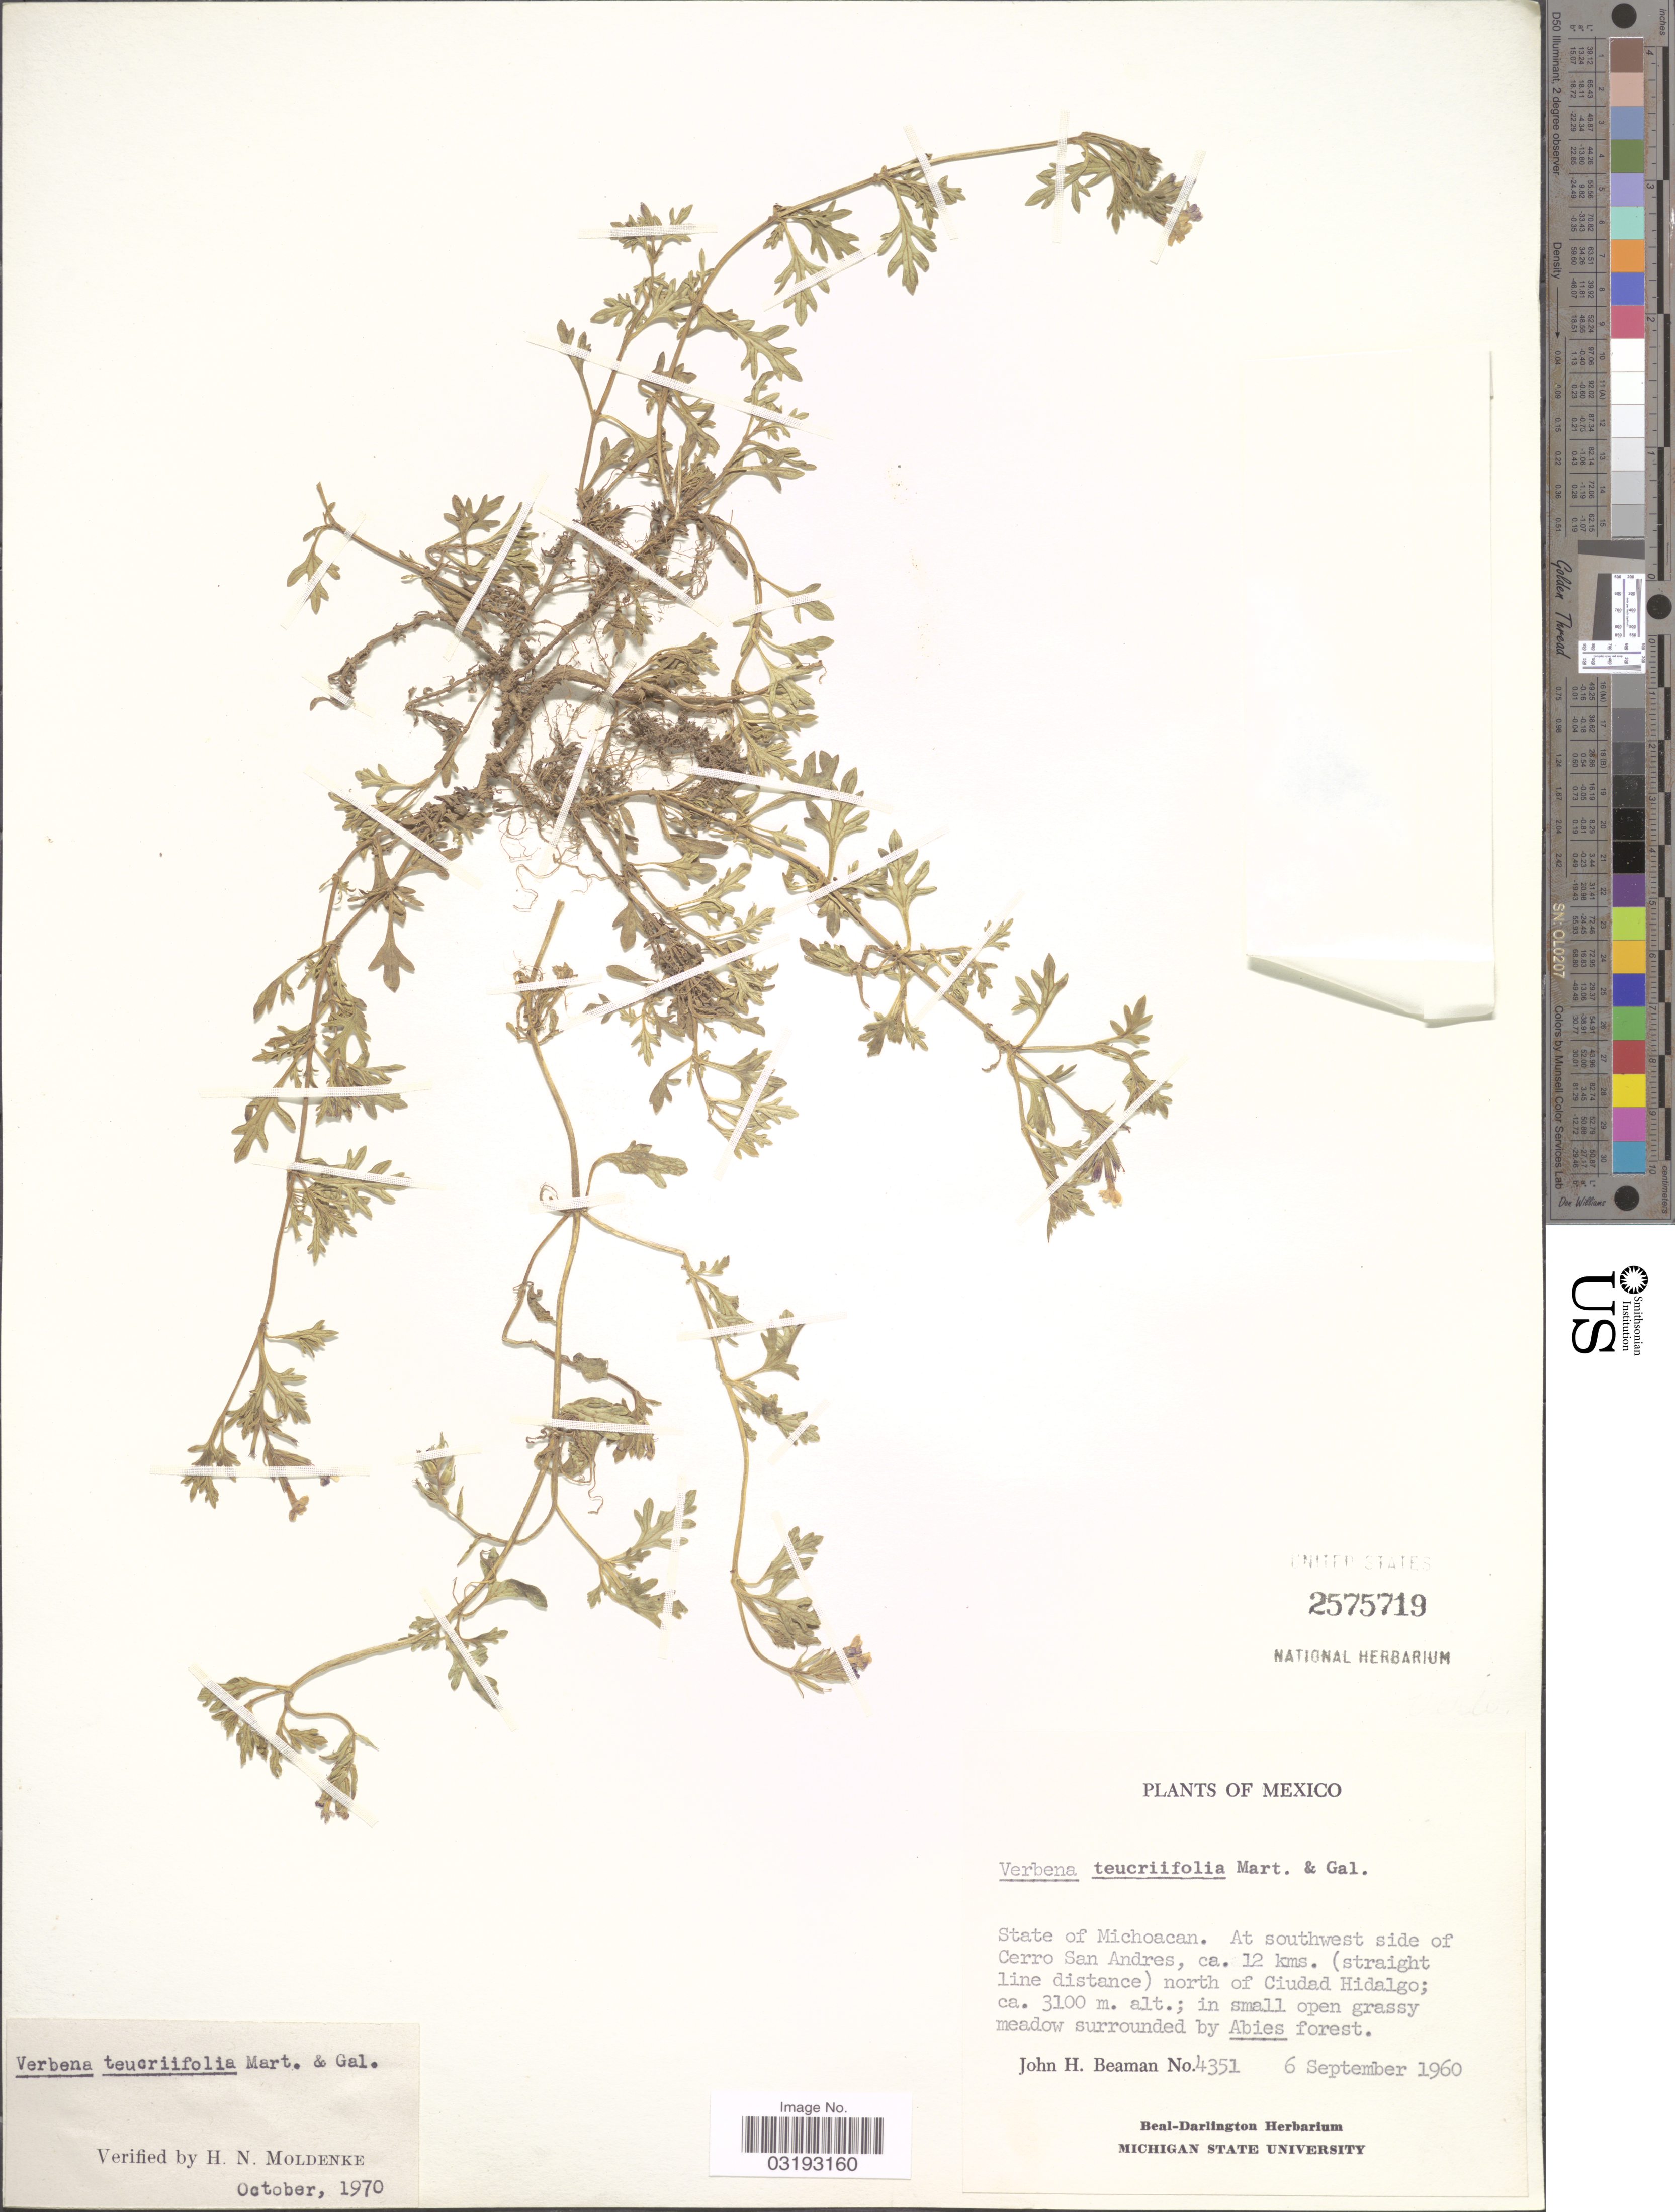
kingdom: Plantae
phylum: Tracheophyta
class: Magnoliopsida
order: Lamiales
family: Verbenaceae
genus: Verbena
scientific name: Verbena teucriifolia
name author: M. Martens & Galeotti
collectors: J. H. Beaman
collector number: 4351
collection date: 1960-09-06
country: Mexico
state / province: Michoacán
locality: At southwest side of Cerro San Andres, ca. 12 kms. (straight line distance) north of Ciudad Hidalgo.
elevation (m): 3100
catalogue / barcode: US 2575719